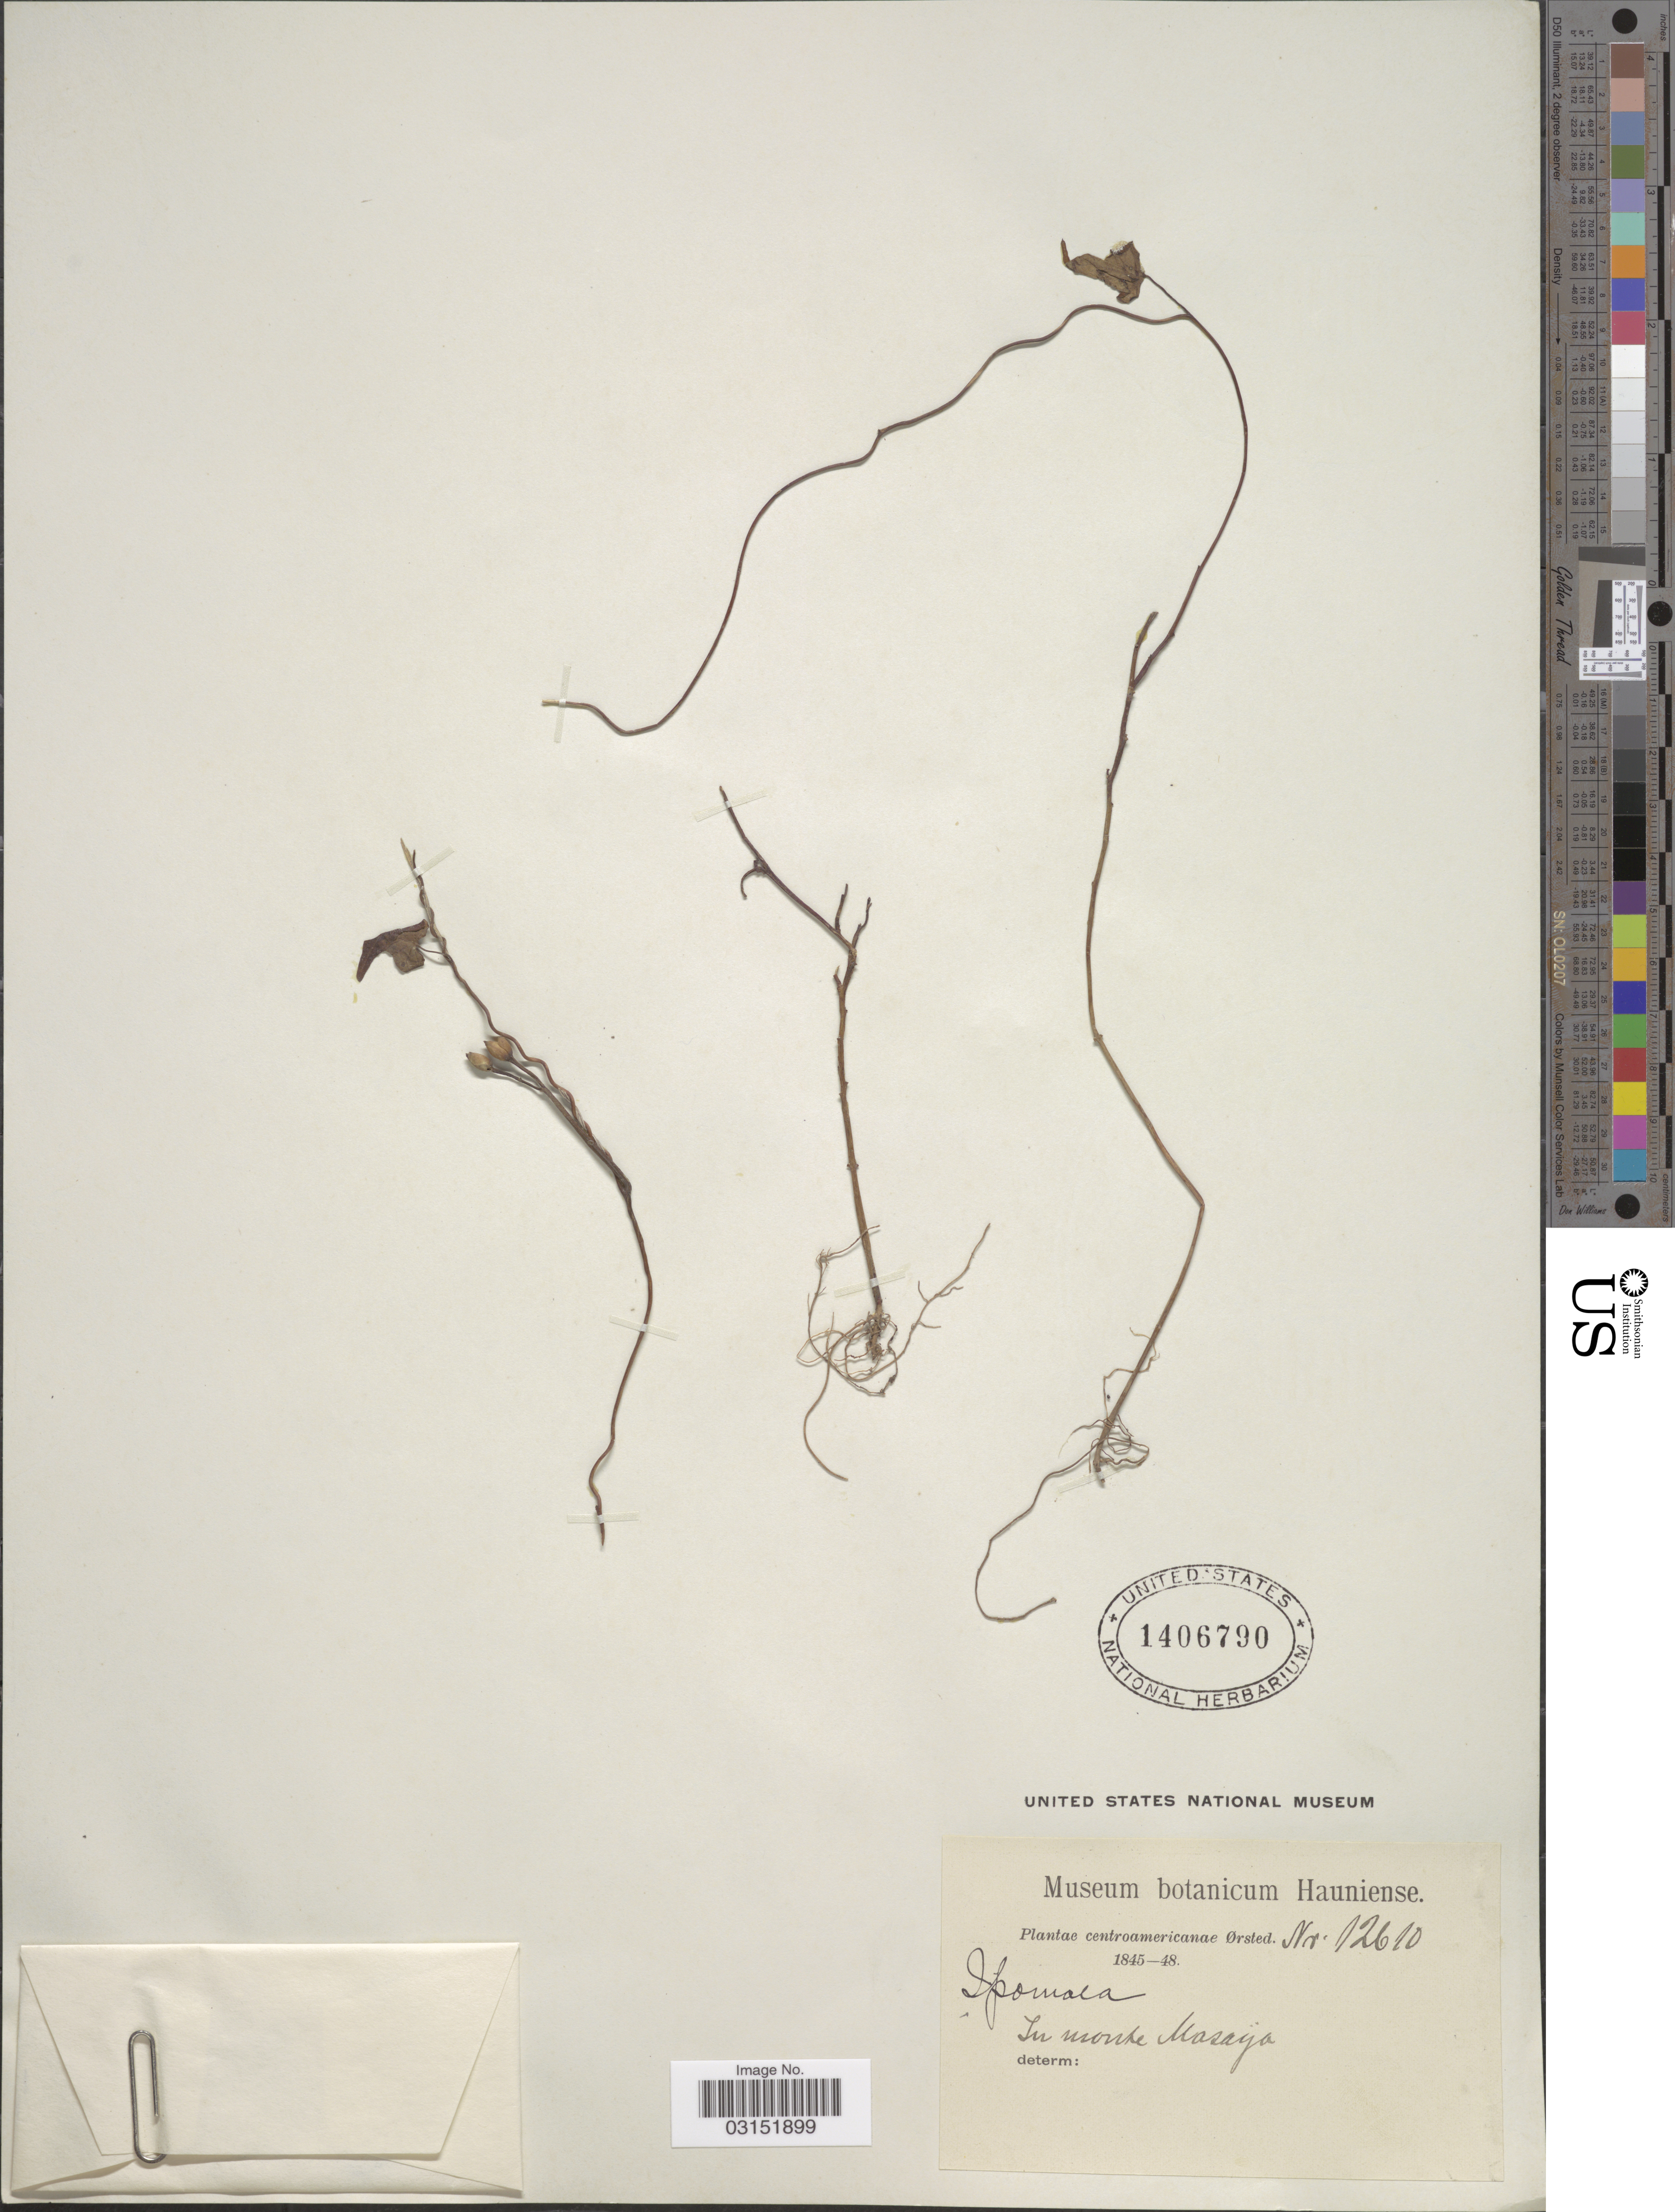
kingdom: Plantae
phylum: Tracheophyta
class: Magnoliopsida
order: Solanales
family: Convolvulaceae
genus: Ipomoea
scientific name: Ipomoea sp.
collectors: Ørsted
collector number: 12610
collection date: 1845/1848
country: Nicaragua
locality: Centroamericanae. In monte Masaya.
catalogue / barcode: US 1406790